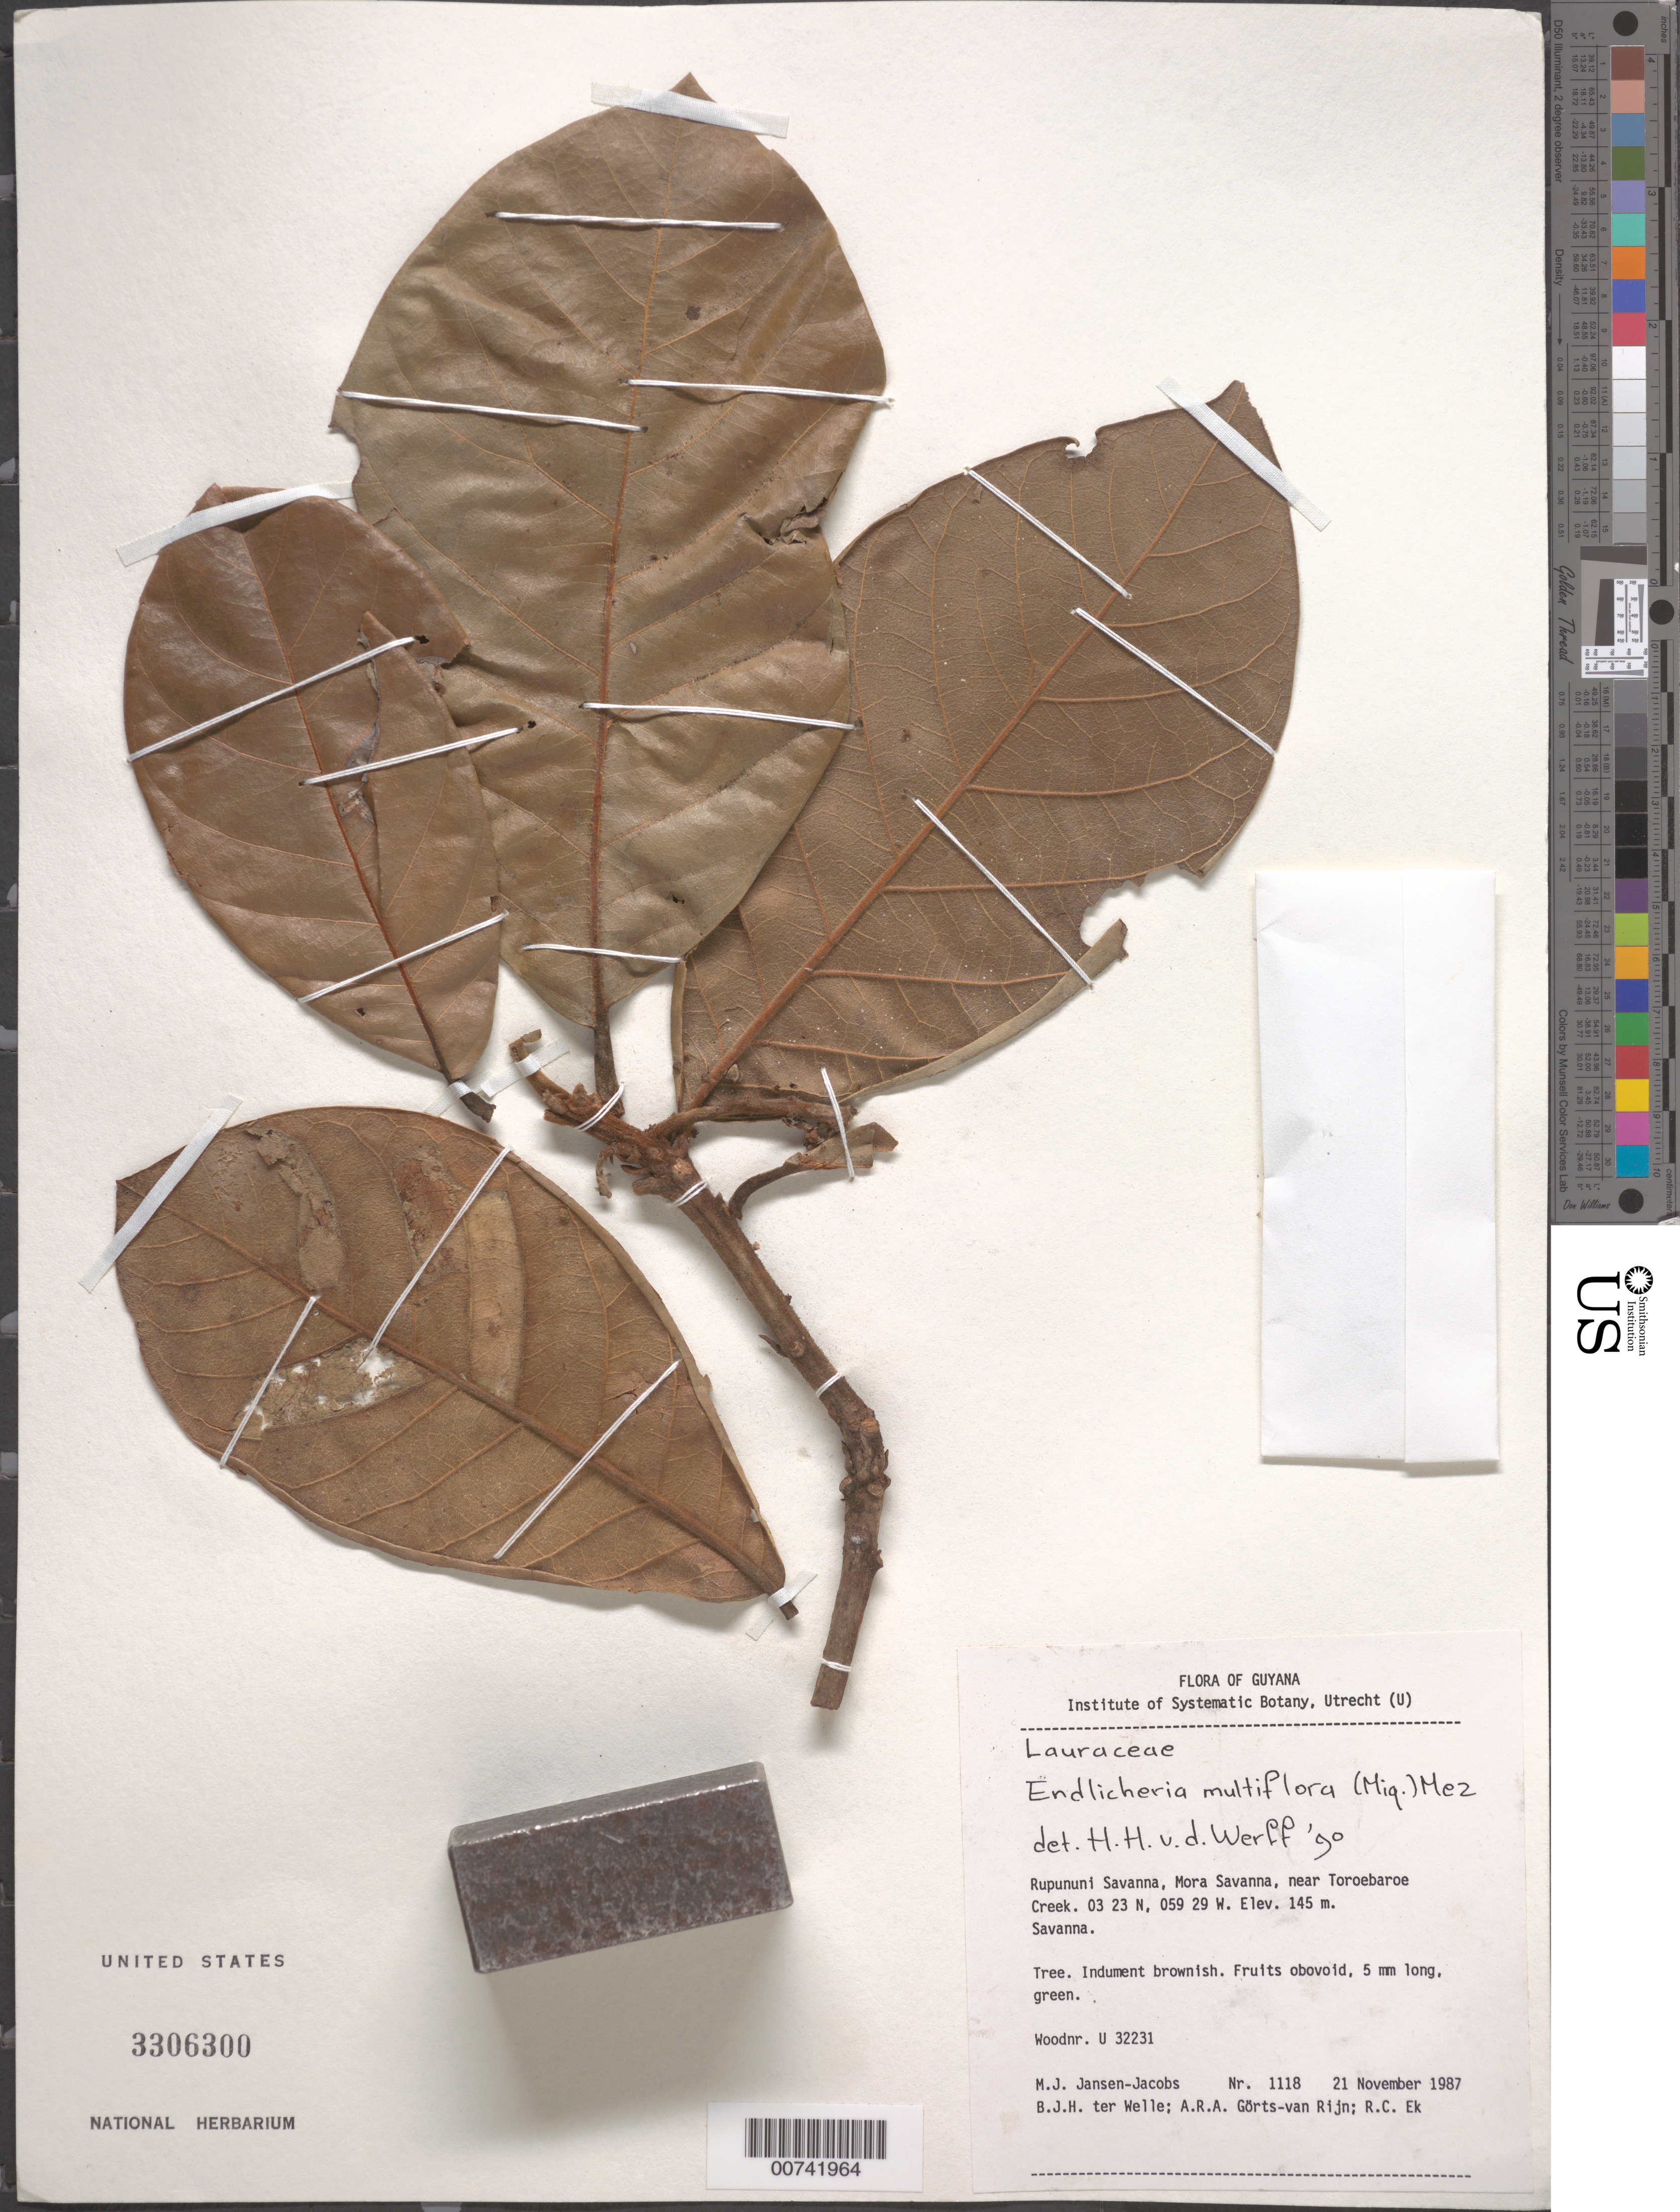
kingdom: Plantae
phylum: Tracheophyta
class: Magnoliopsida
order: Laurales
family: Lauraceae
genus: Endlicheria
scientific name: Endlicheria mulitflora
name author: (Micx.) Mez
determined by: van der Werff, H., (MO), Missouri Botanical Garden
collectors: M. J. Jansen-Jacobs, B. Welle, A. .R. A. Görts-van Rijn & R. C. Ek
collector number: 1118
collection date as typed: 21-Nov-87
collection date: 1987-11-21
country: Guyana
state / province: U. Takutu-U. Essequibo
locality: Rupununi Savanna, Mora Savanna, near Toroebaroe Creek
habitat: Savanna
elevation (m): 145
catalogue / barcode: US 3306300